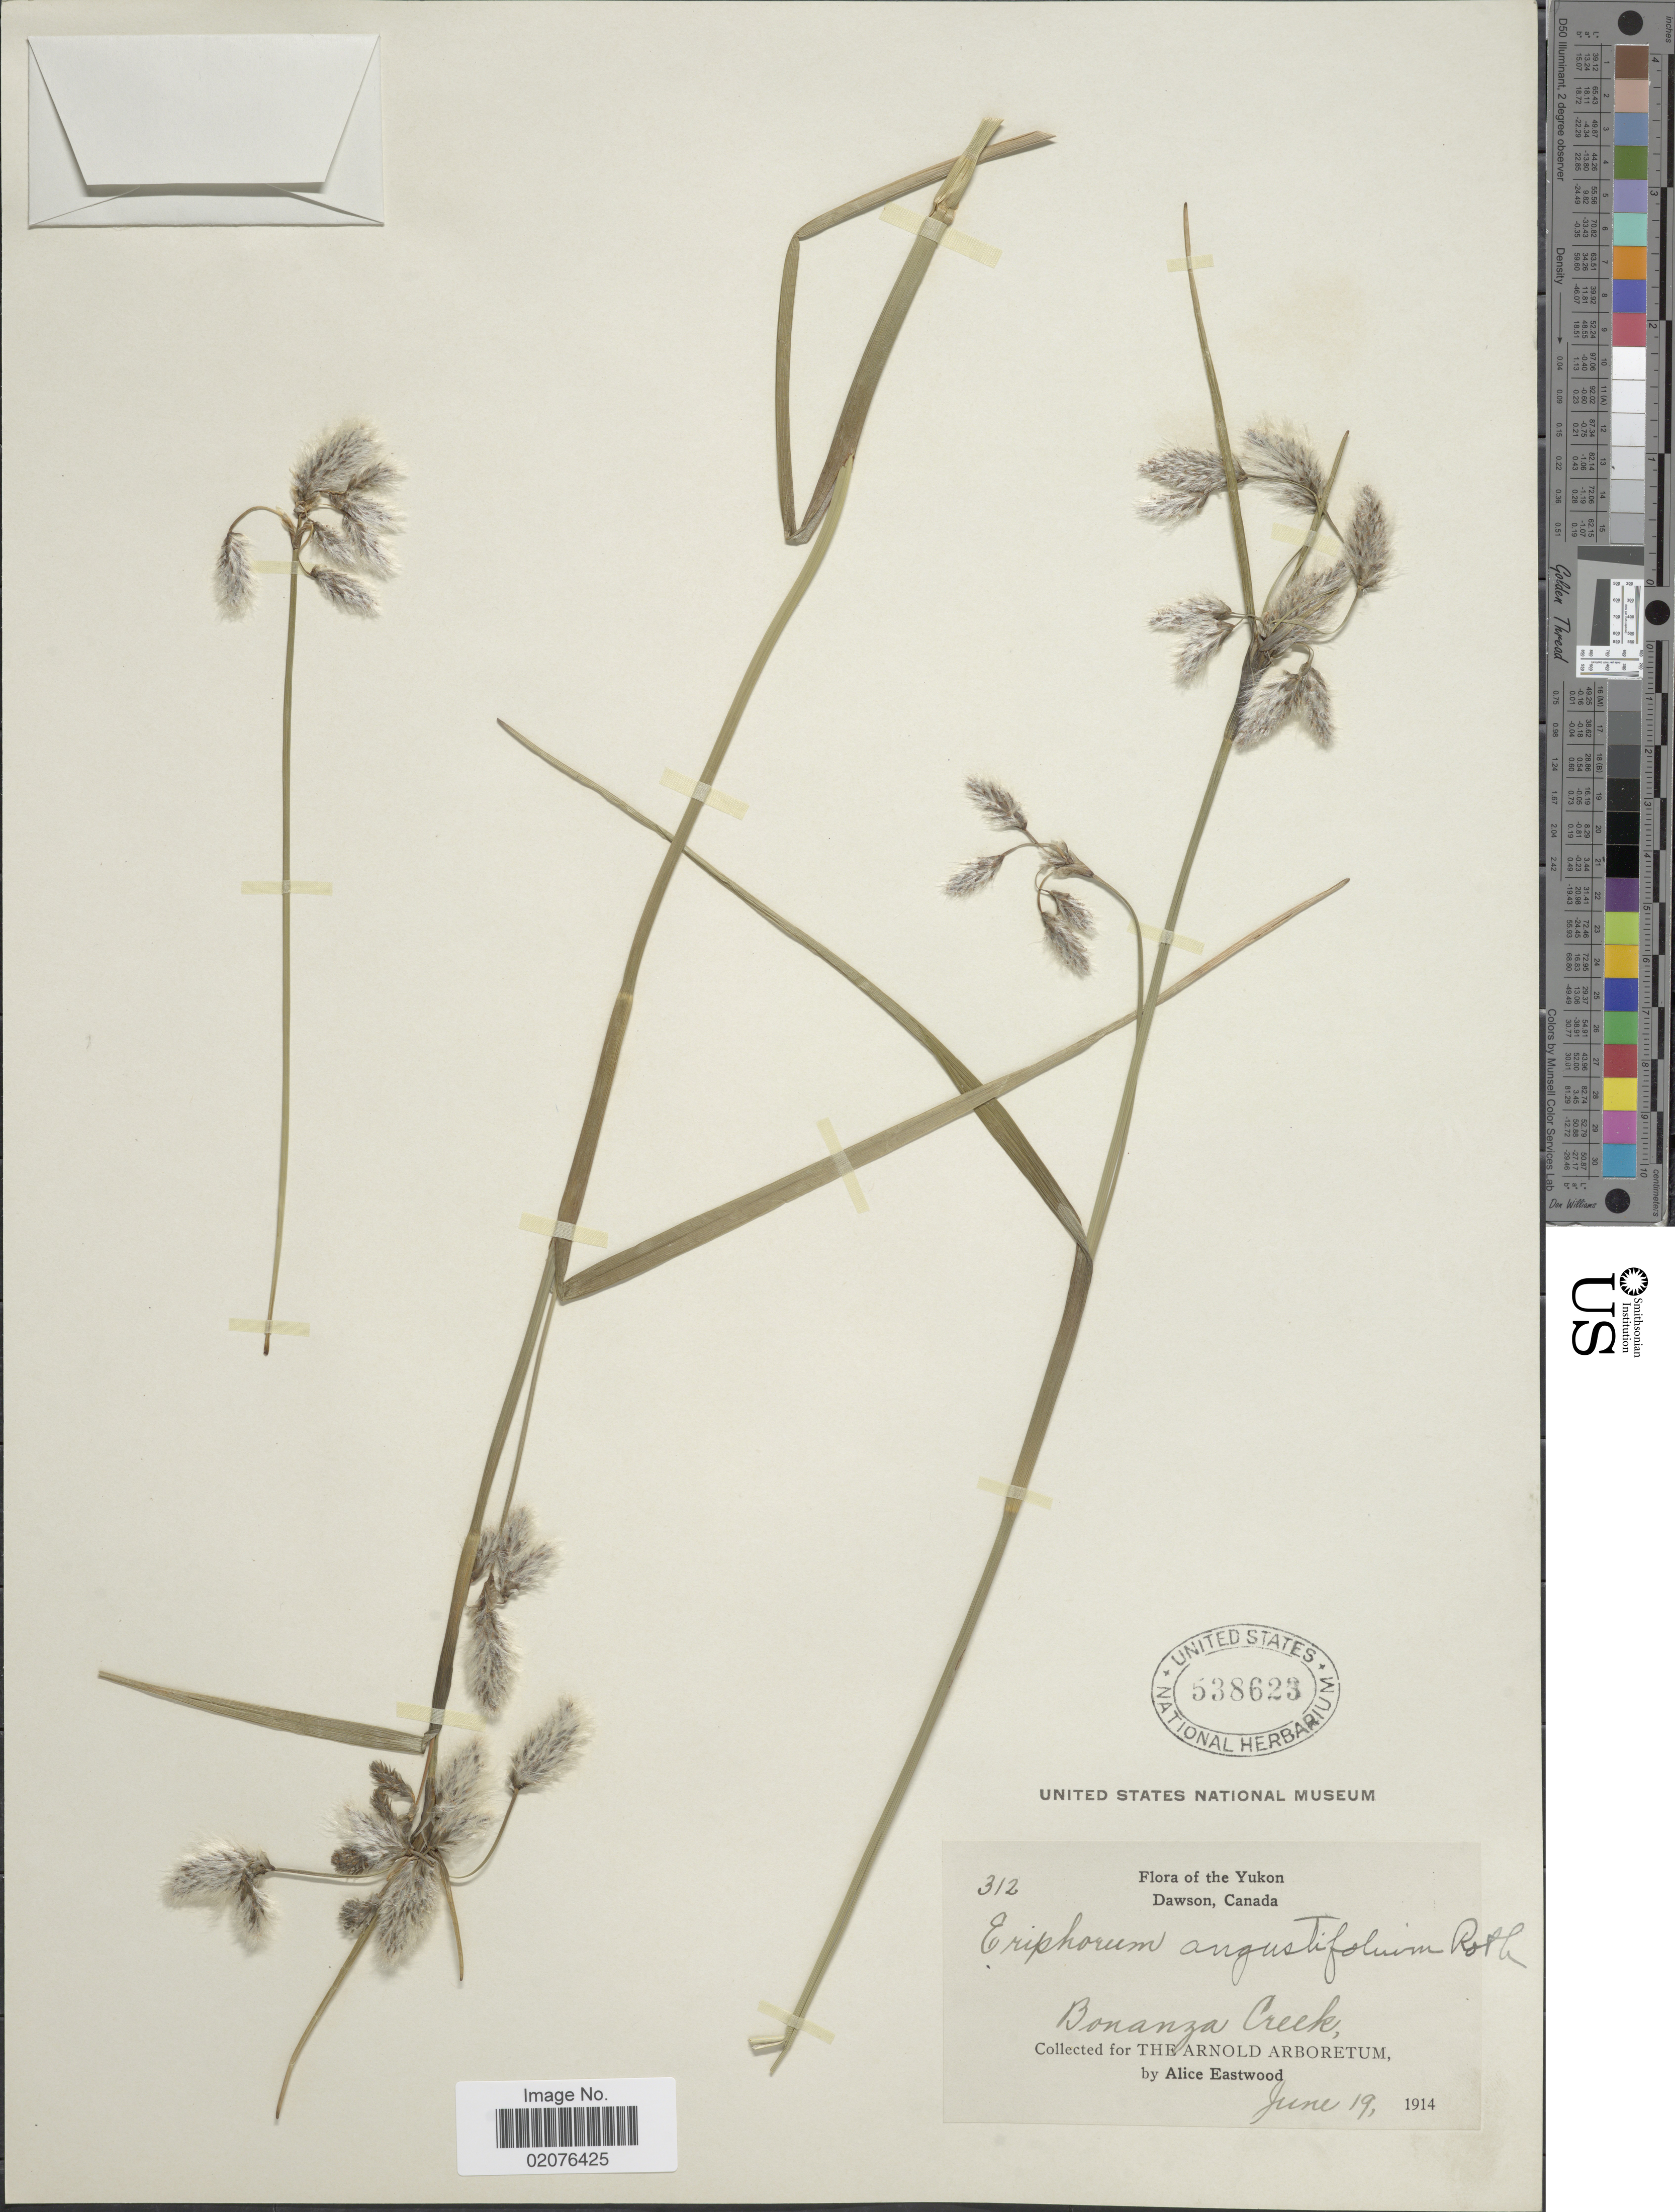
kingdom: Plantae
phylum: Tracheophyta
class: Liliopsida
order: Poales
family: Cyperaceae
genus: Eriophorum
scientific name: Eriophorum angustifolium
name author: Honck.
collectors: A. Eastwood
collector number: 312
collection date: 1914-06-19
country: Canada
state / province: Yukon Territory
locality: Dawson, Bonanza Creek,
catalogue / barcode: US 538623